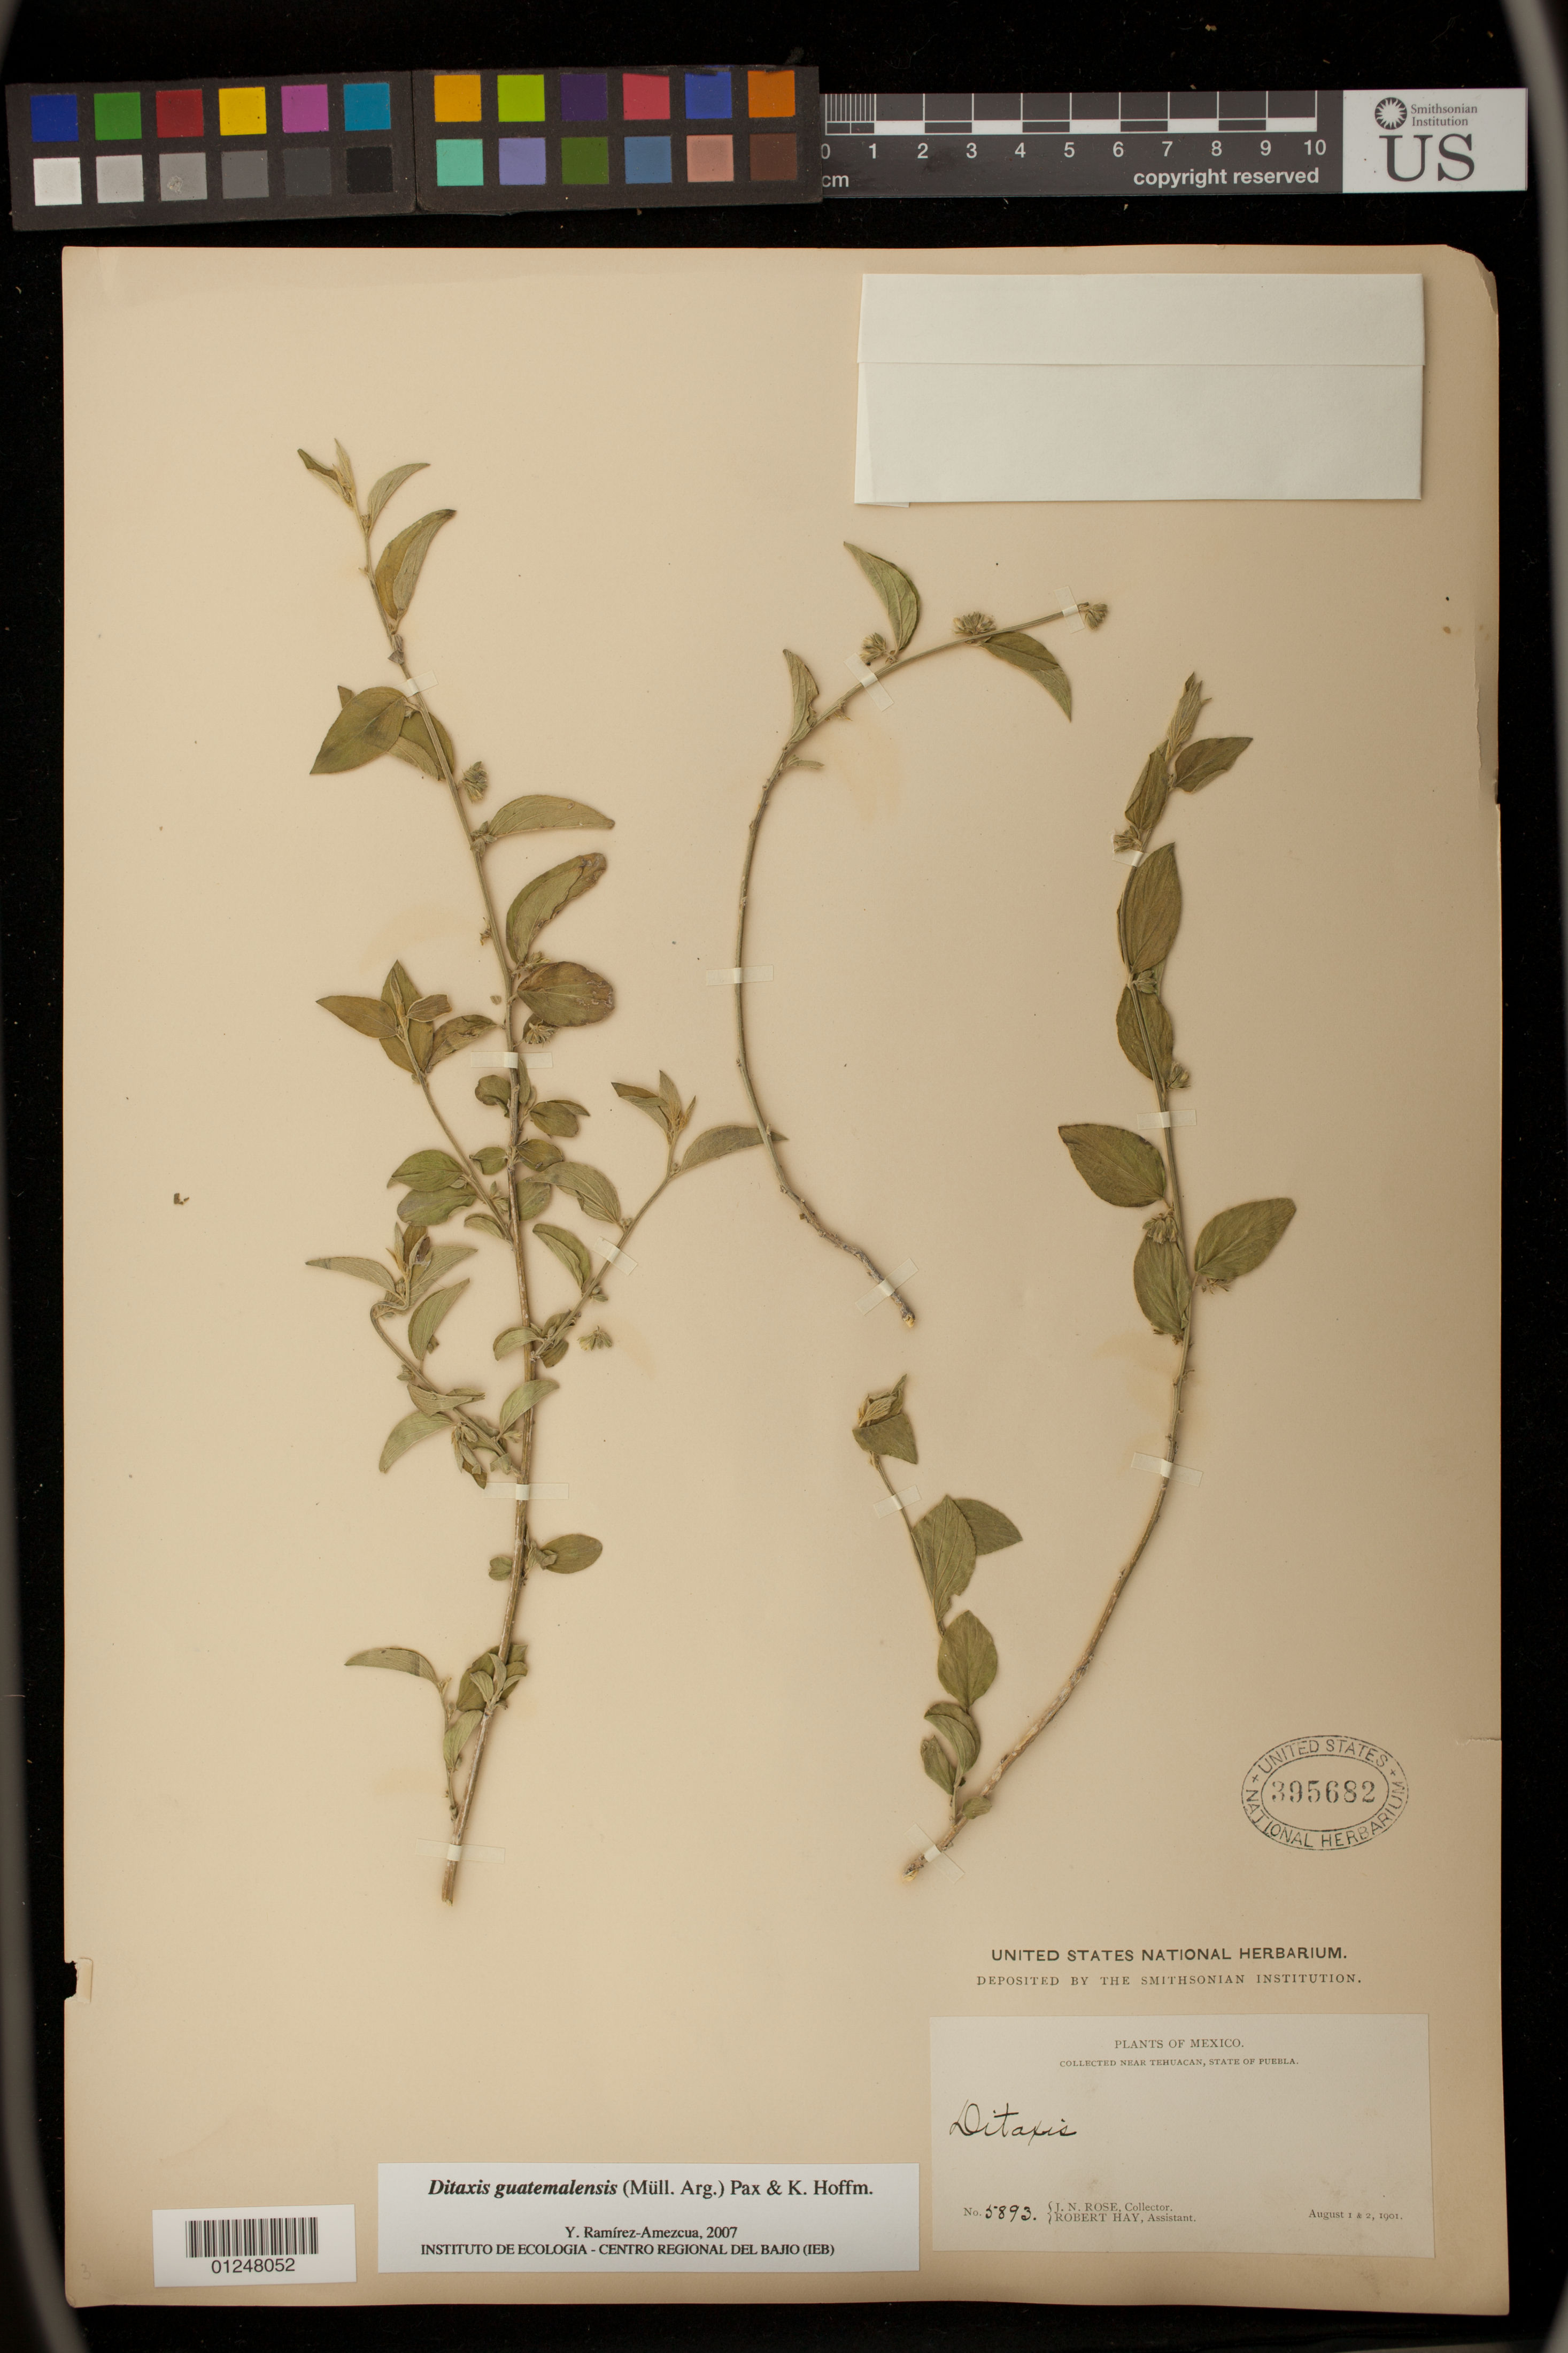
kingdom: Plantae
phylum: Tracheophyta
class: Magnoliopsida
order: Malpighiales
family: Euphorbiaceae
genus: Ditaxis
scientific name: Ditaxis guatemalensis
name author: (Müll. Arg.) Pax & K. Hoffm.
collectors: J. N. Rose, R. Hay & J. S. Rose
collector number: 5893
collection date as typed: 1 - 2 Aug 1901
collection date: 1901-08-01/1901-08-02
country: Mexico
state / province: Puebla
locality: Near Tehuacan.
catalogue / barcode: US 395682